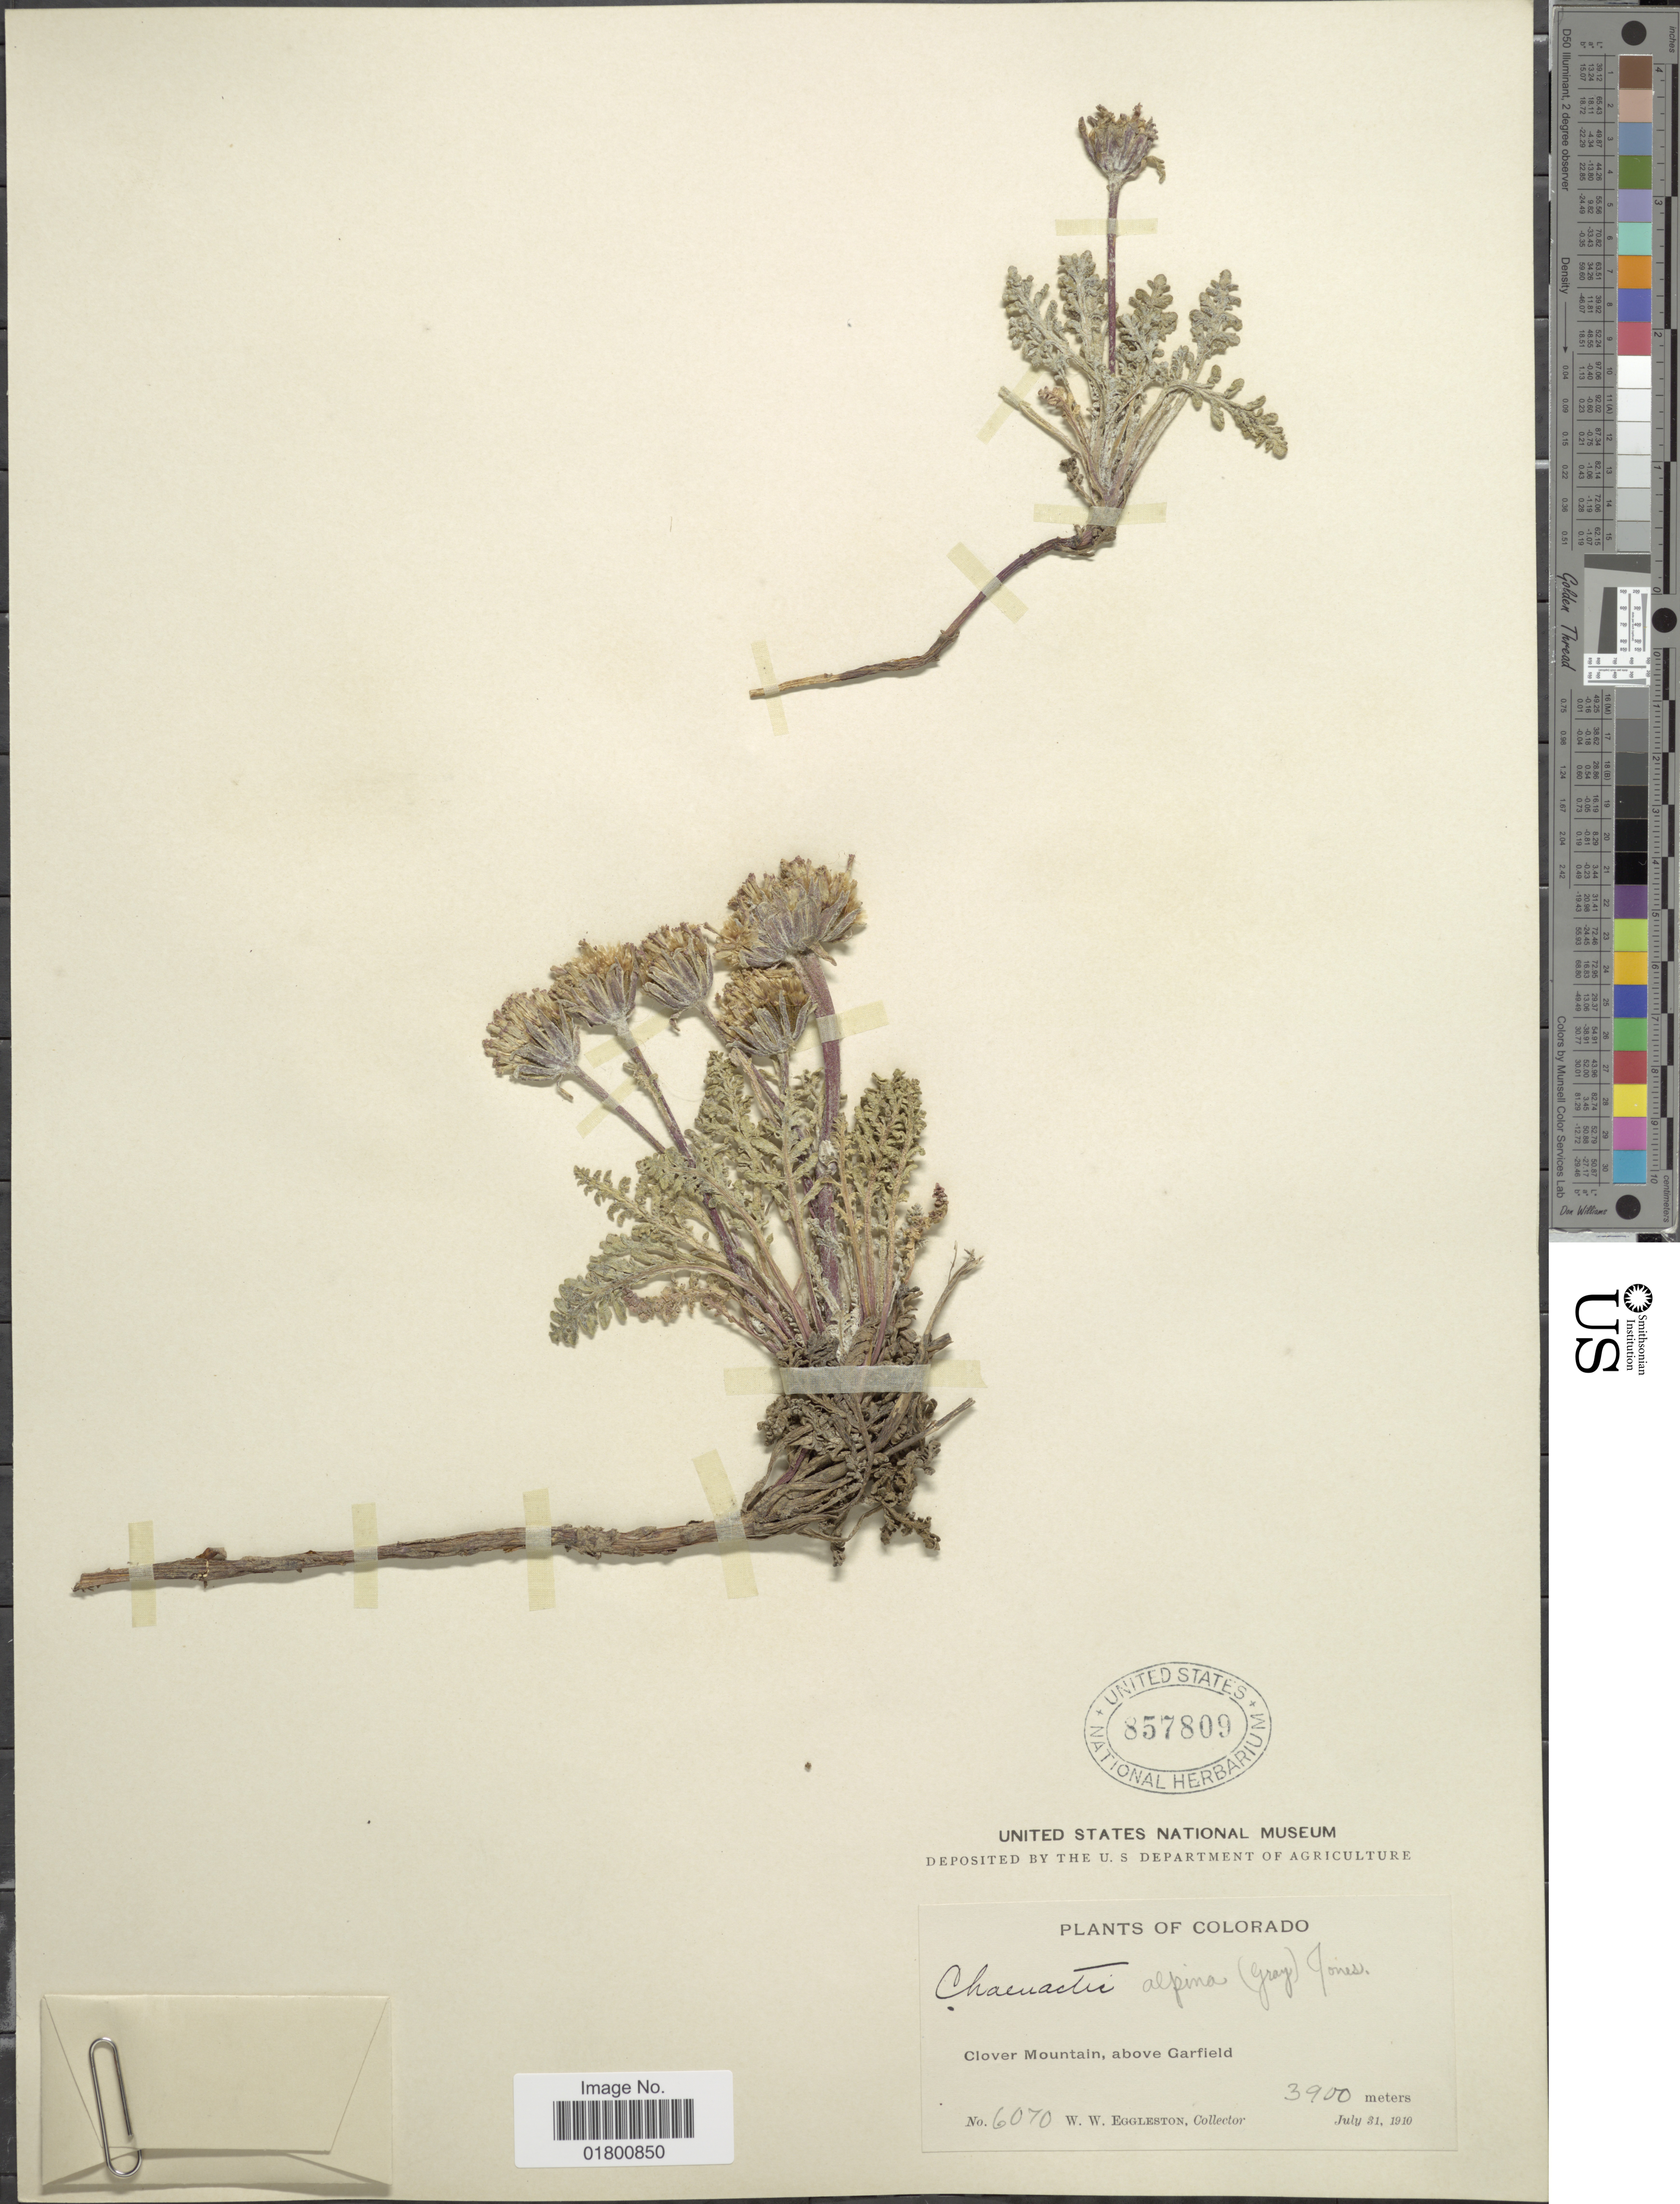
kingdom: Plantae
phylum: Tracheophyta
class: Magnoliopsida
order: Asterales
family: Asteraceae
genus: Chaenactis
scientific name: Chaenactis alpina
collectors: W. W. Eggleston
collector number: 6070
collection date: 1910-07-31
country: United States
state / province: Colorado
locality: Clover Mountain, above Garfield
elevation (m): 3900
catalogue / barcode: US 857809